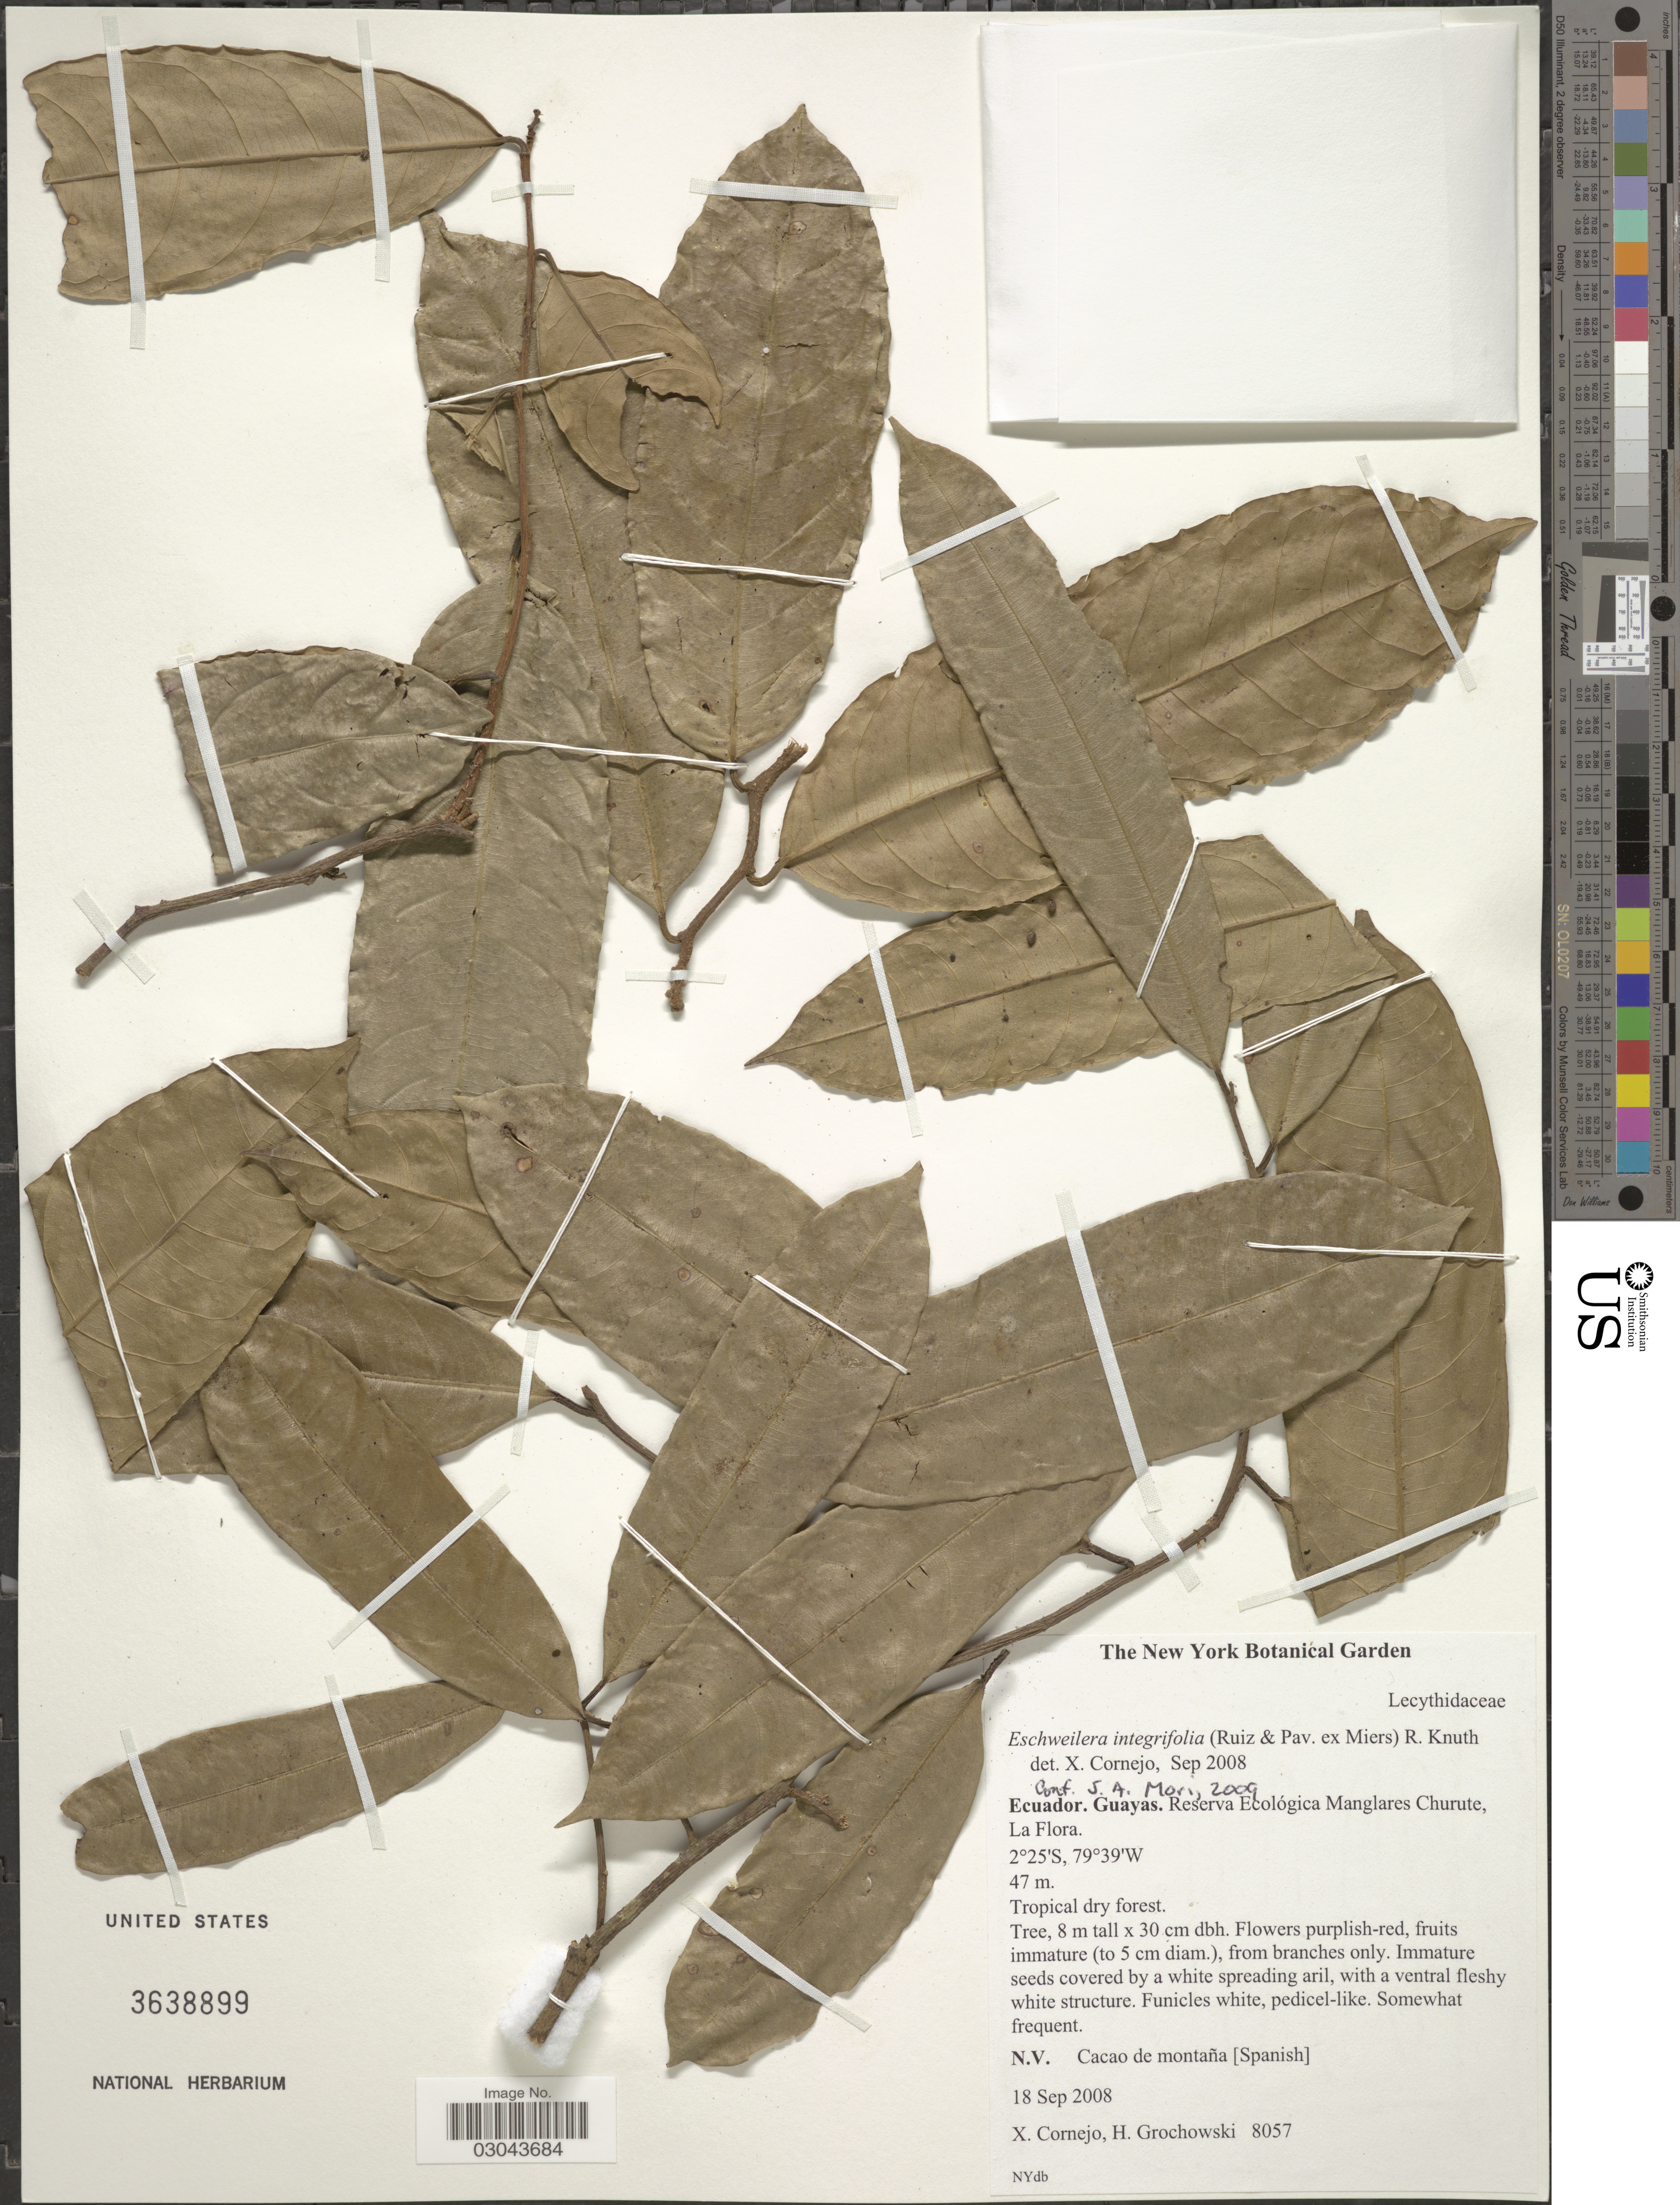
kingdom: Plantae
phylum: Tracheophyta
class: Magnoliopsida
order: Ericales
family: Lecythidaceae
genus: Eschweilera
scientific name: Eschweilera integrifolia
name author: (Ruiz & Pav. ex Miers) R. Knuth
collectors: X. F. Cornejo & H. Grochowski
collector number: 8057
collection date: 2008-09-18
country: Ecuador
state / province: Guayas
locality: Reserva Ecológica Manglares Churute, La Flora.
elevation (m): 47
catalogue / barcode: US 3638899